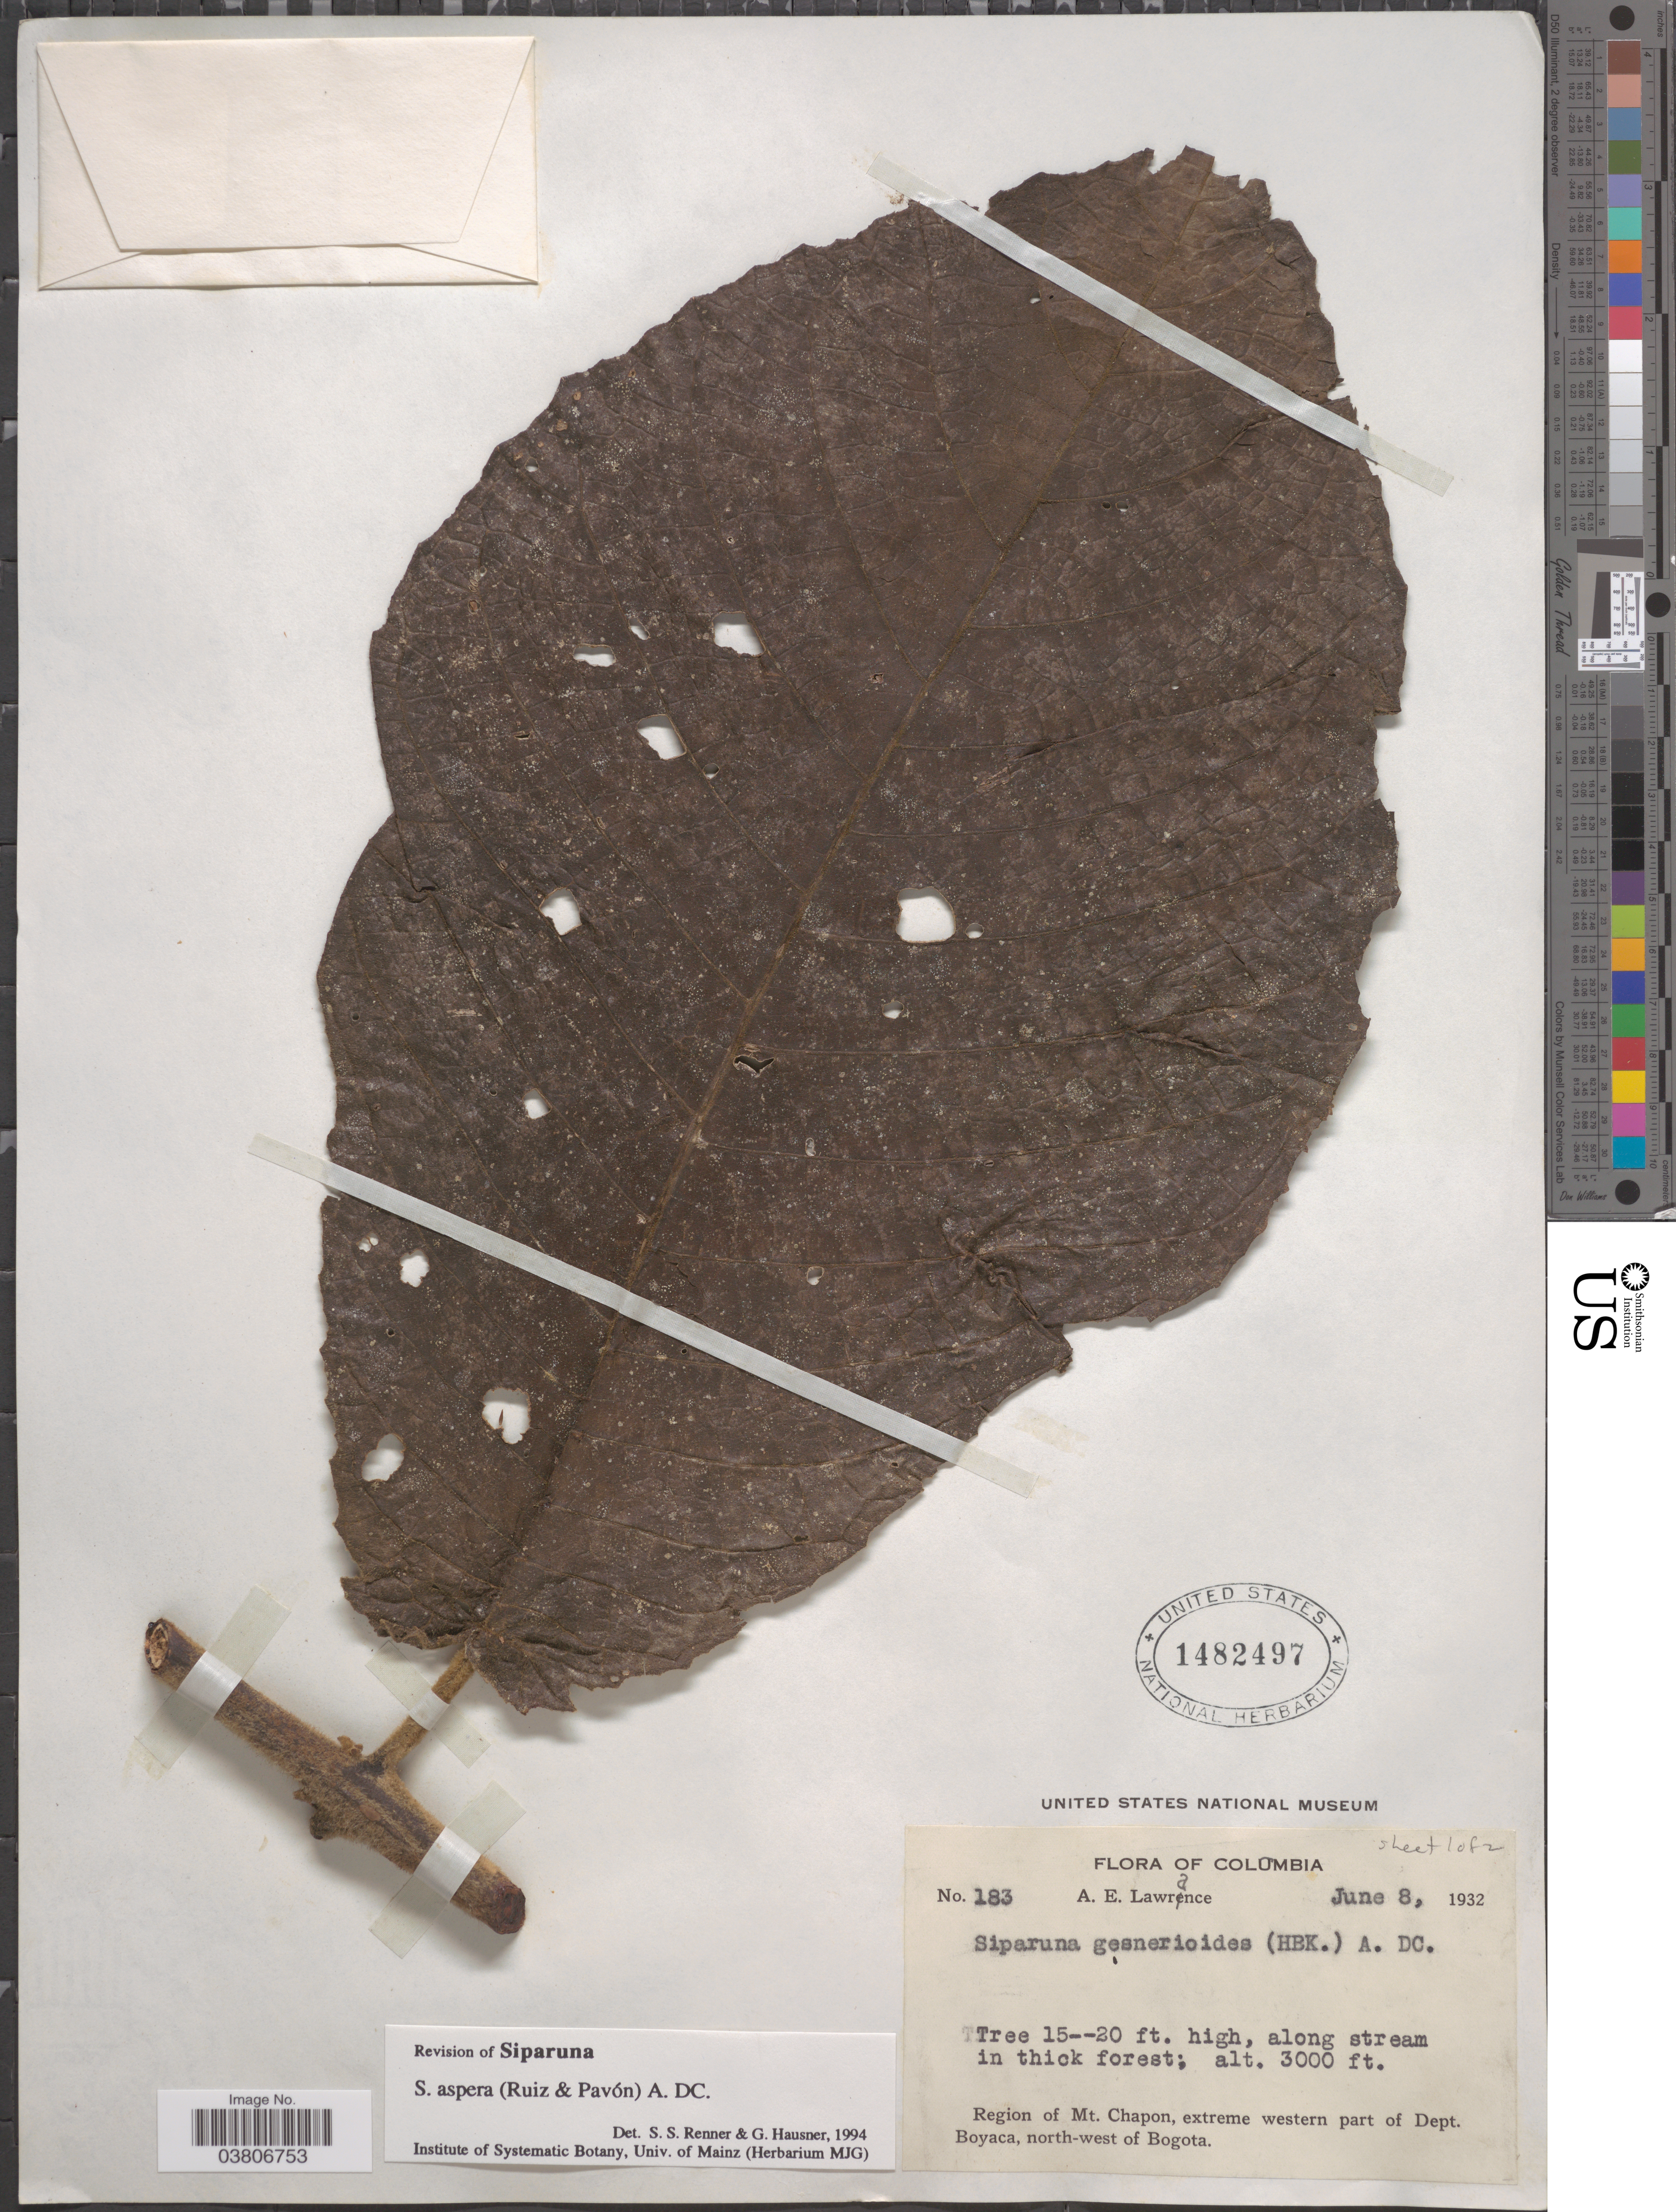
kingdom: Plantae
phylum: Tracheophyta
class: Magnoliopsida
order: Laurales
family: Siparunaceae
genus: Siparuna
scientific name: Siparuna aspera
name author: (Ruiz & Pav.) A. DC.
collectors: A. Lawrance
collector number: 183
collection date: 1932-06-08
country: Colombia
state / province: Boyacá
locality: Region of Mt. Chapon, extreme western part of Dept. Boyaca, north-west of Bogota.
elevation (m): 914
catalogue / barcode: US 1482497